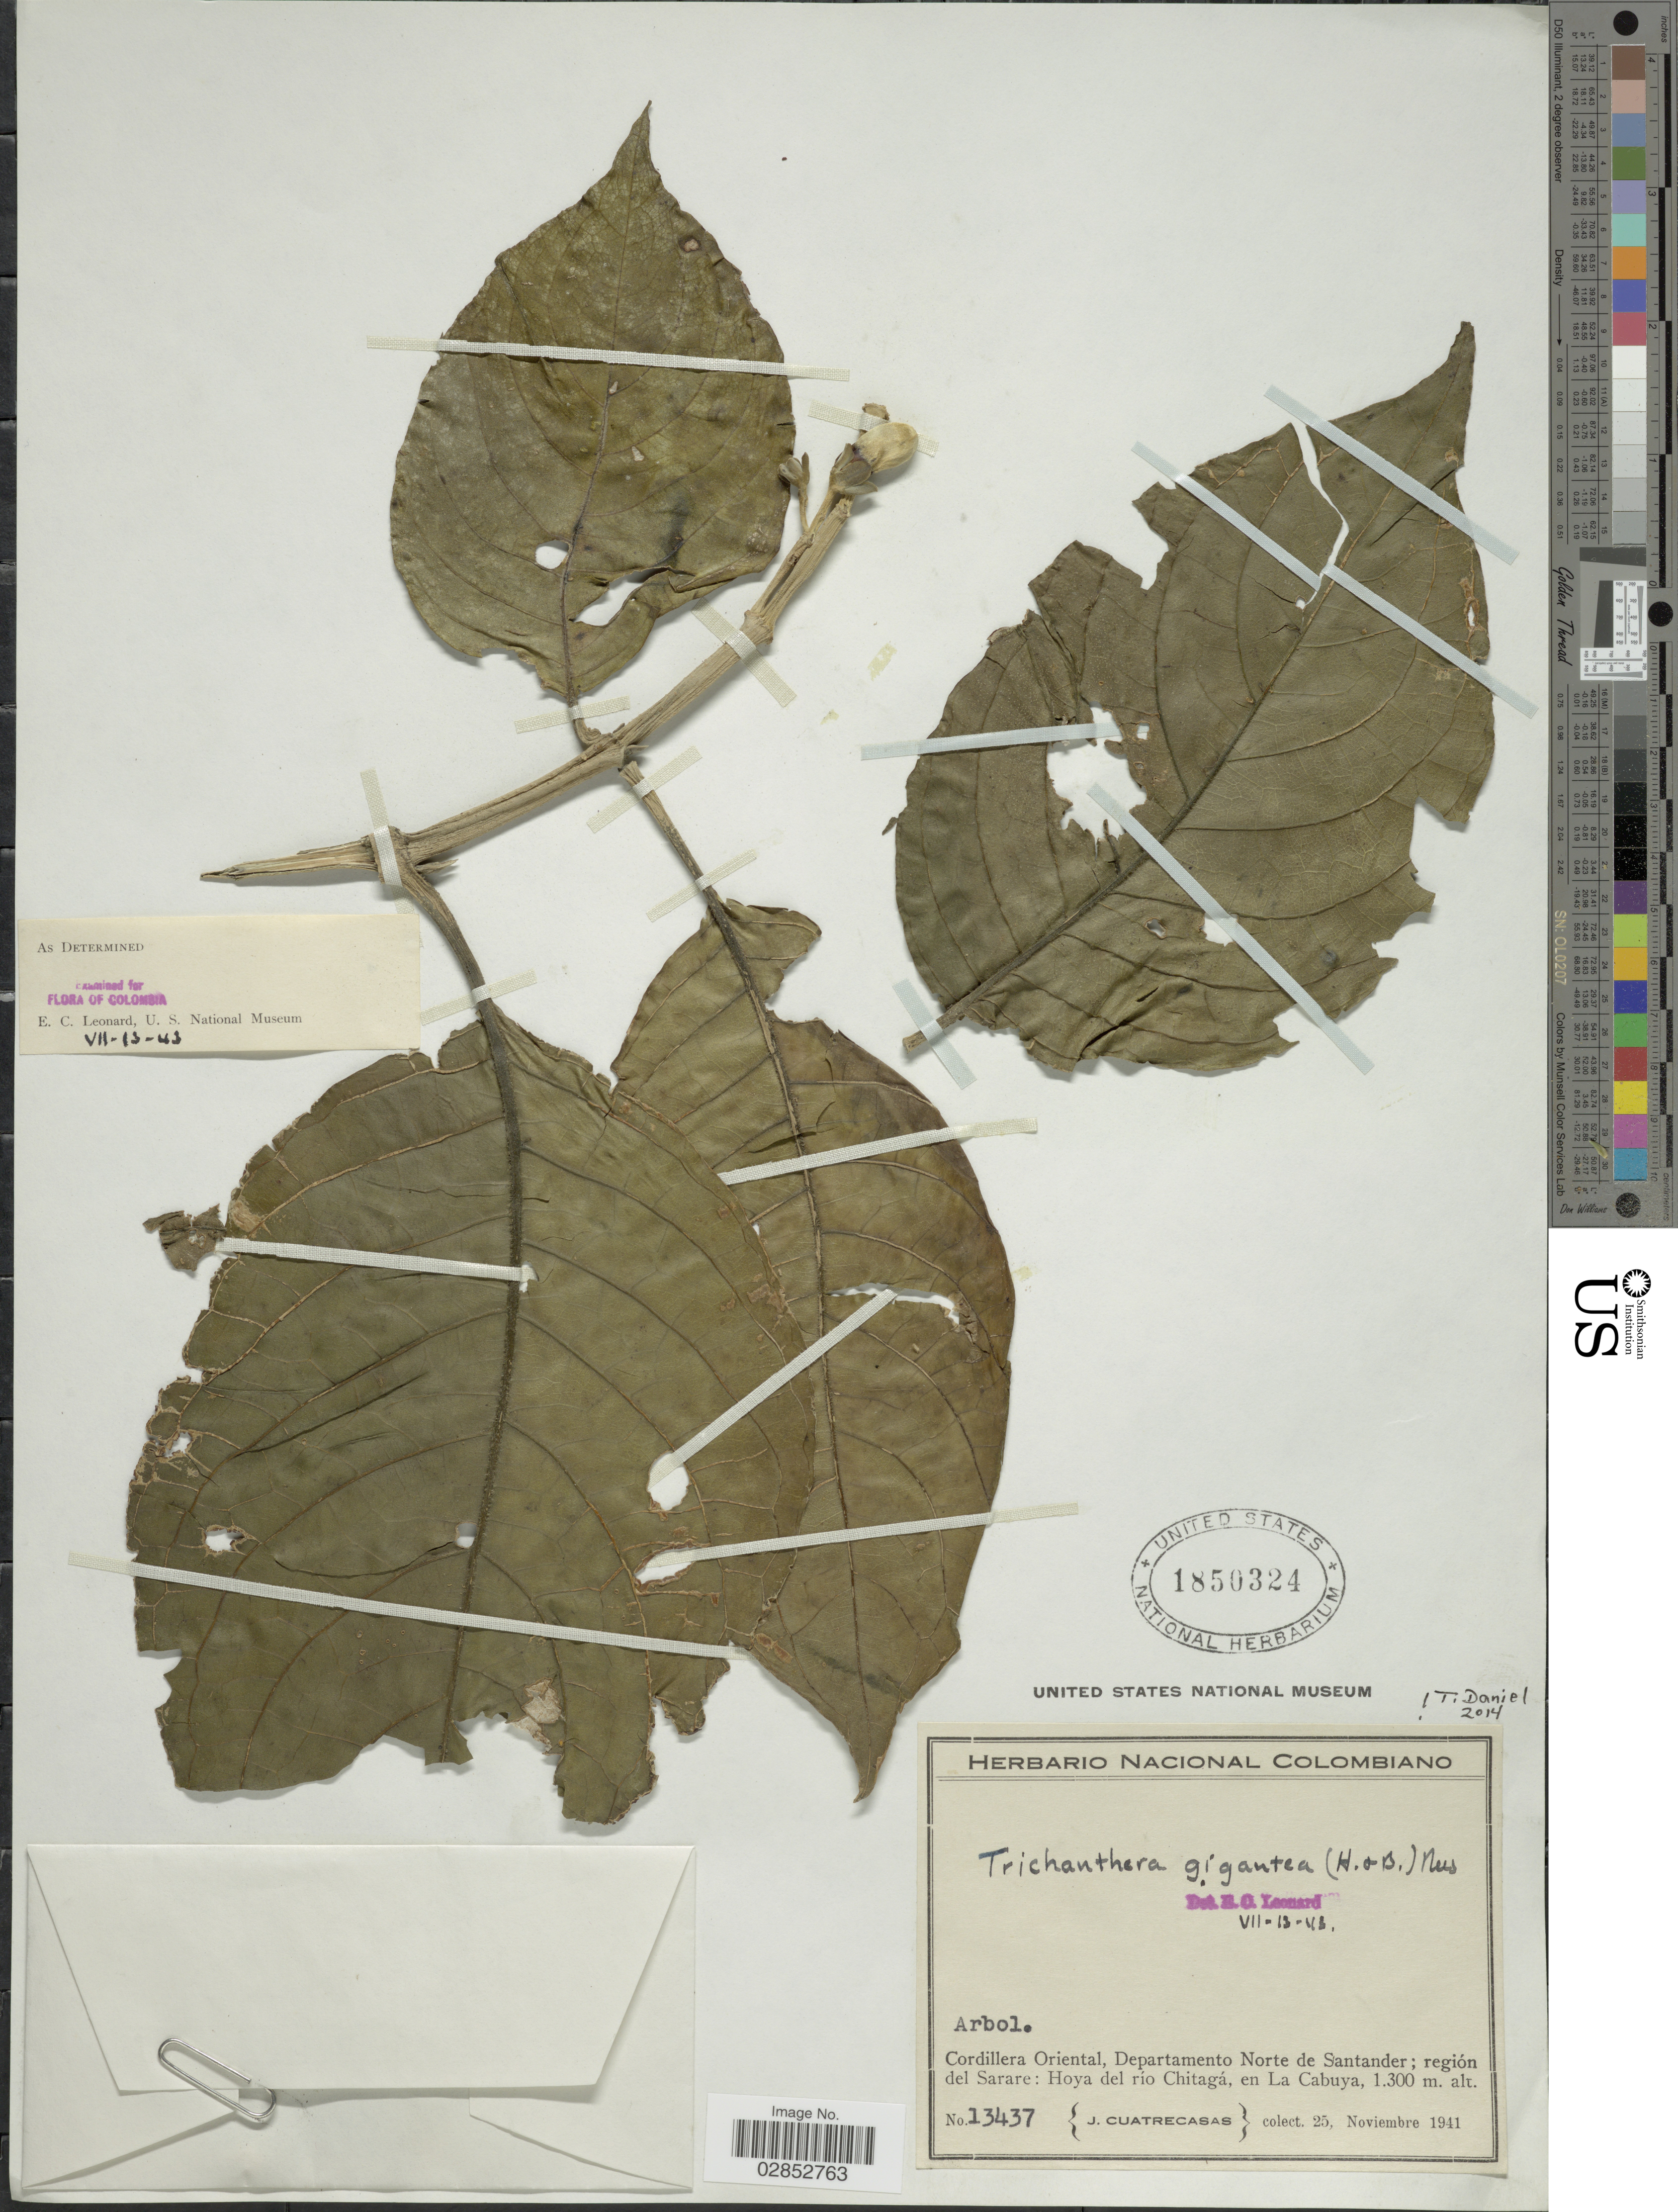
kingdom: Plantae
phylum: Tracheophyta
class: Magnoliopsida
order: Lamiales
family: Acanthaceae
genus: Trichanthera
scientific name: Trichanthera gigantea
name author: (Bonpl.) Nees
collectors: J. Cuatrecasas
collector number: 13437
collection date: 1941-11-25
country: Colombia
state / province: Norte de Santander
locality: Cordillera Oriental, Departamento Norte de Santander; región del Sarare: Hoya del río Chitagá, en La Cabuya.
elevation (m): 1300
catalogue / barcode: US 1850324